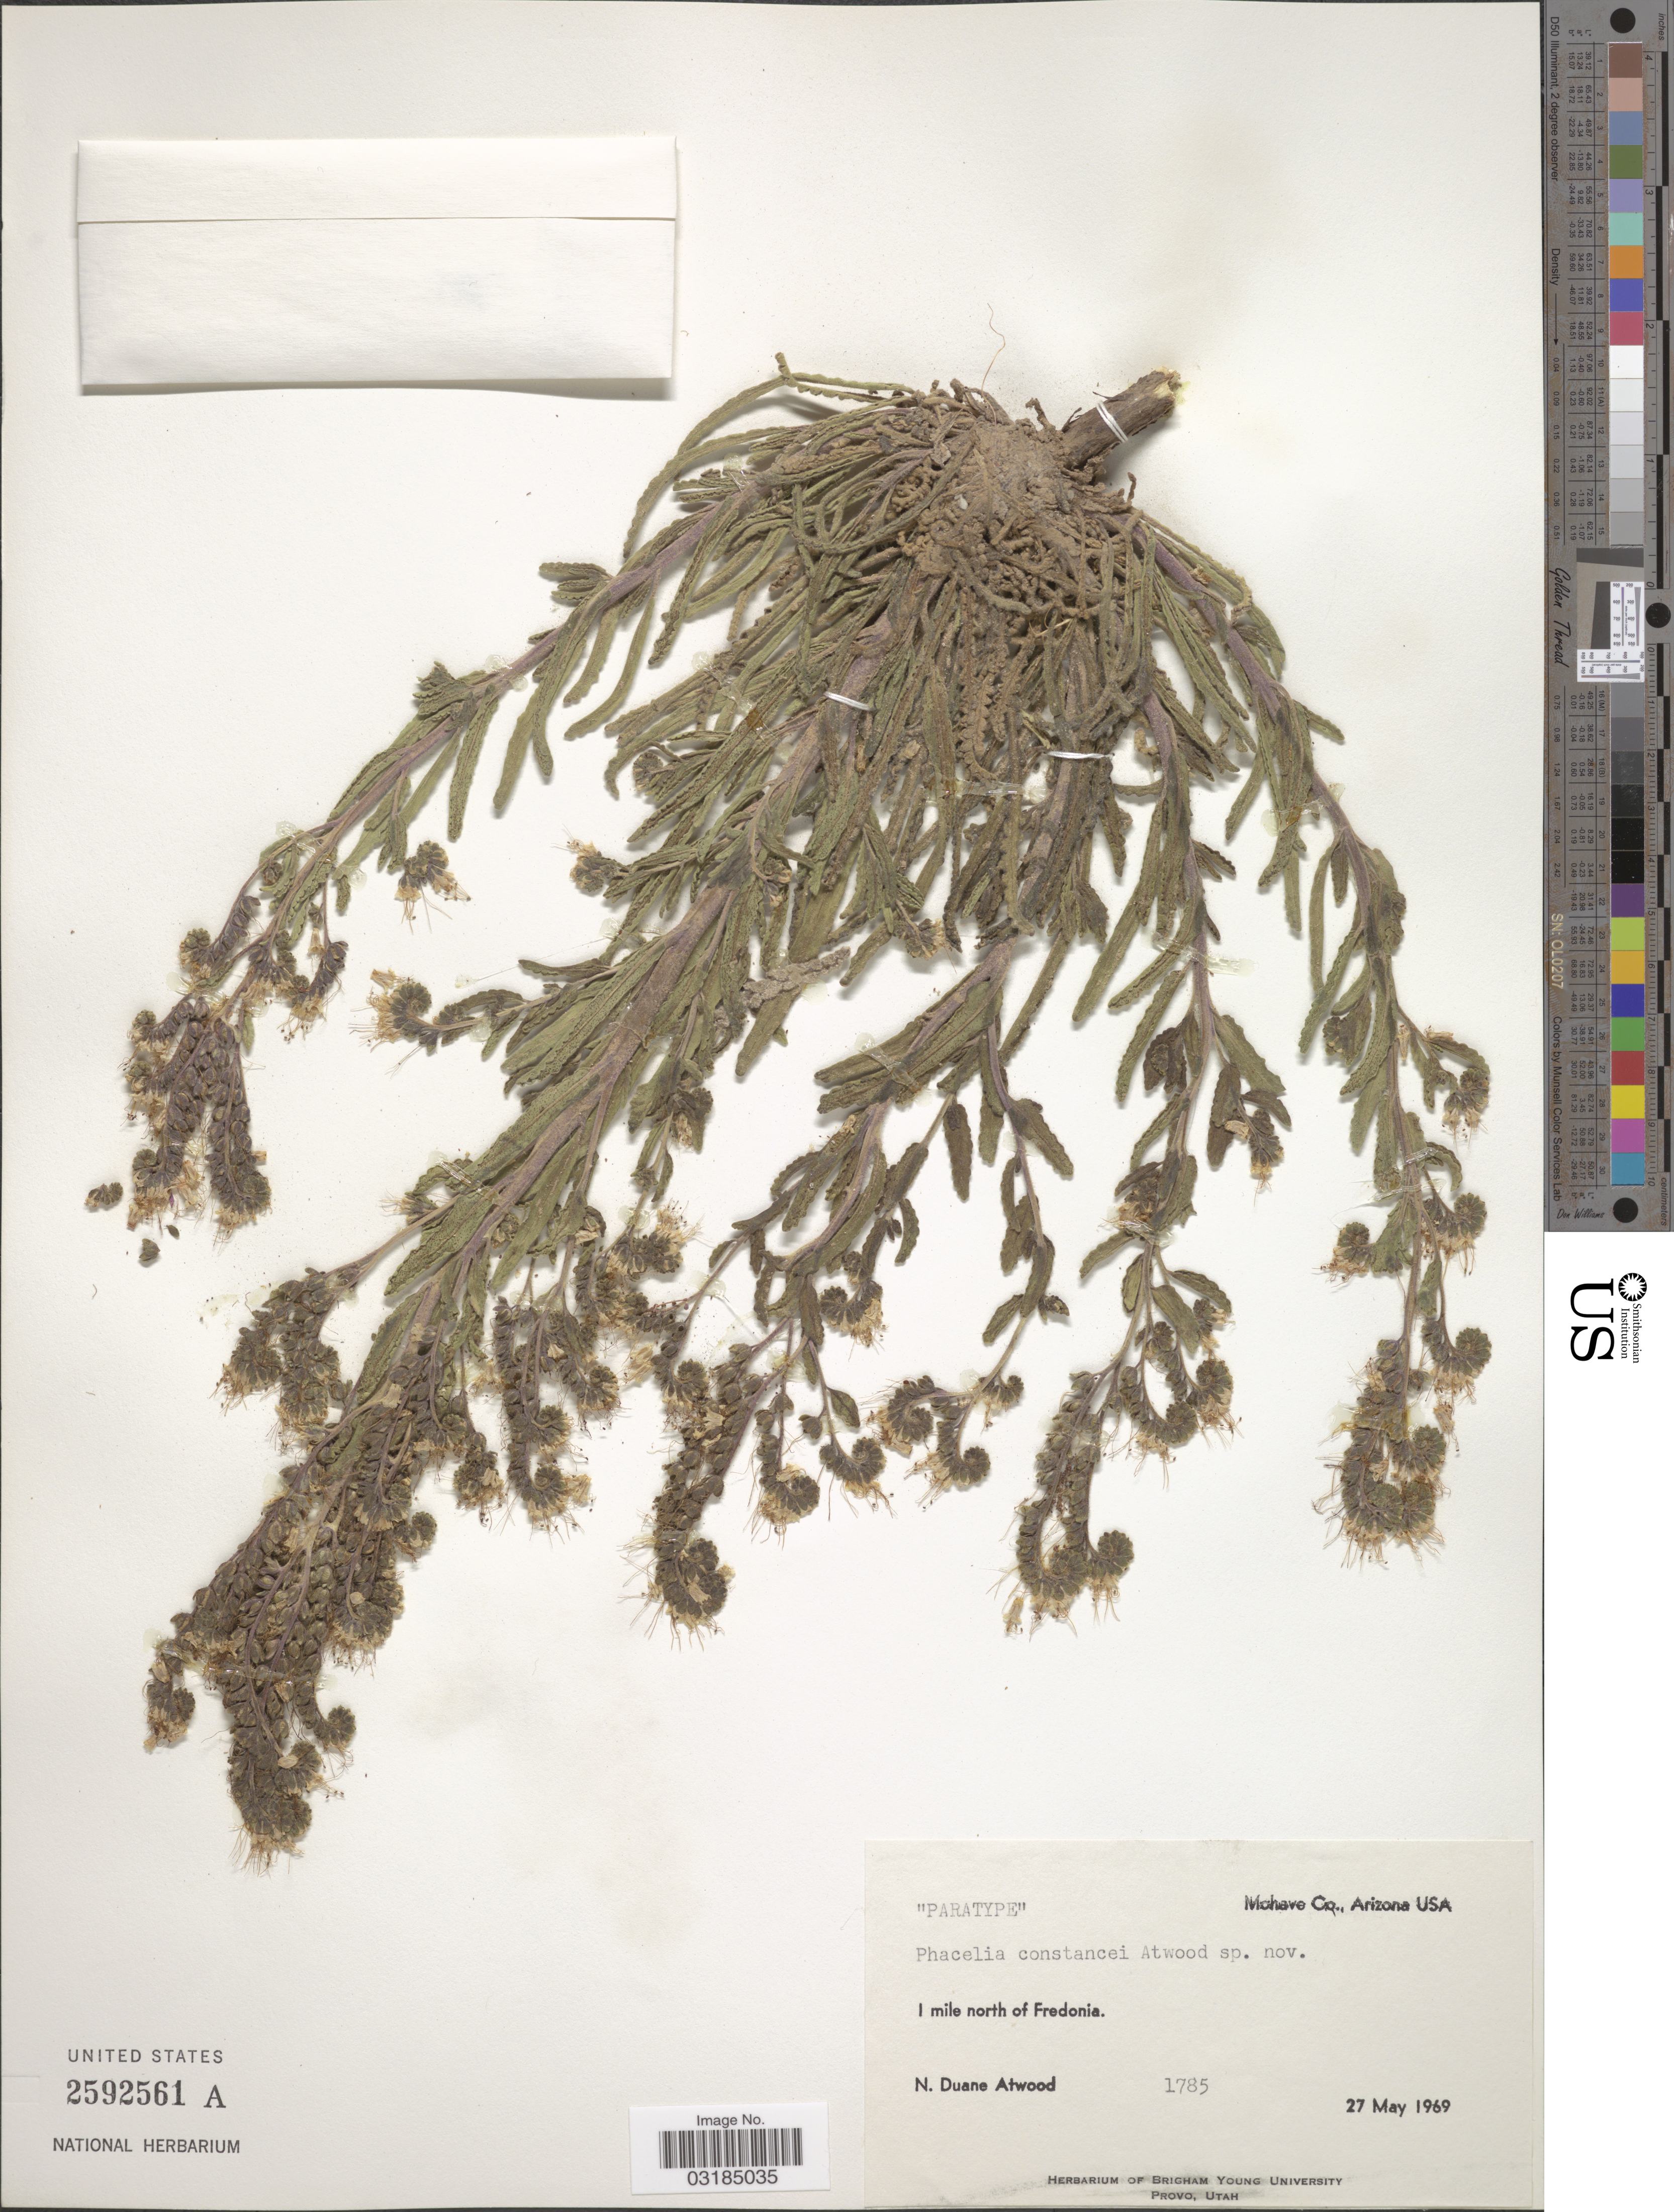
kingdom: Plantae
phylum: Tracheophyta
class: Magnoliopsida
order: Boraginales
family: Hydrophyllaceae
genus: Phacelia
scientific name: Phacelia constancei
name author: Atwood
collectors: N. Atwood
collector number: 1785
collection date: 1969-05-27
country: United States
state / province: Arizona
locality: Mohave Co. 1 mile north of Fredonia.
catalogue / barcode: US 2592561A